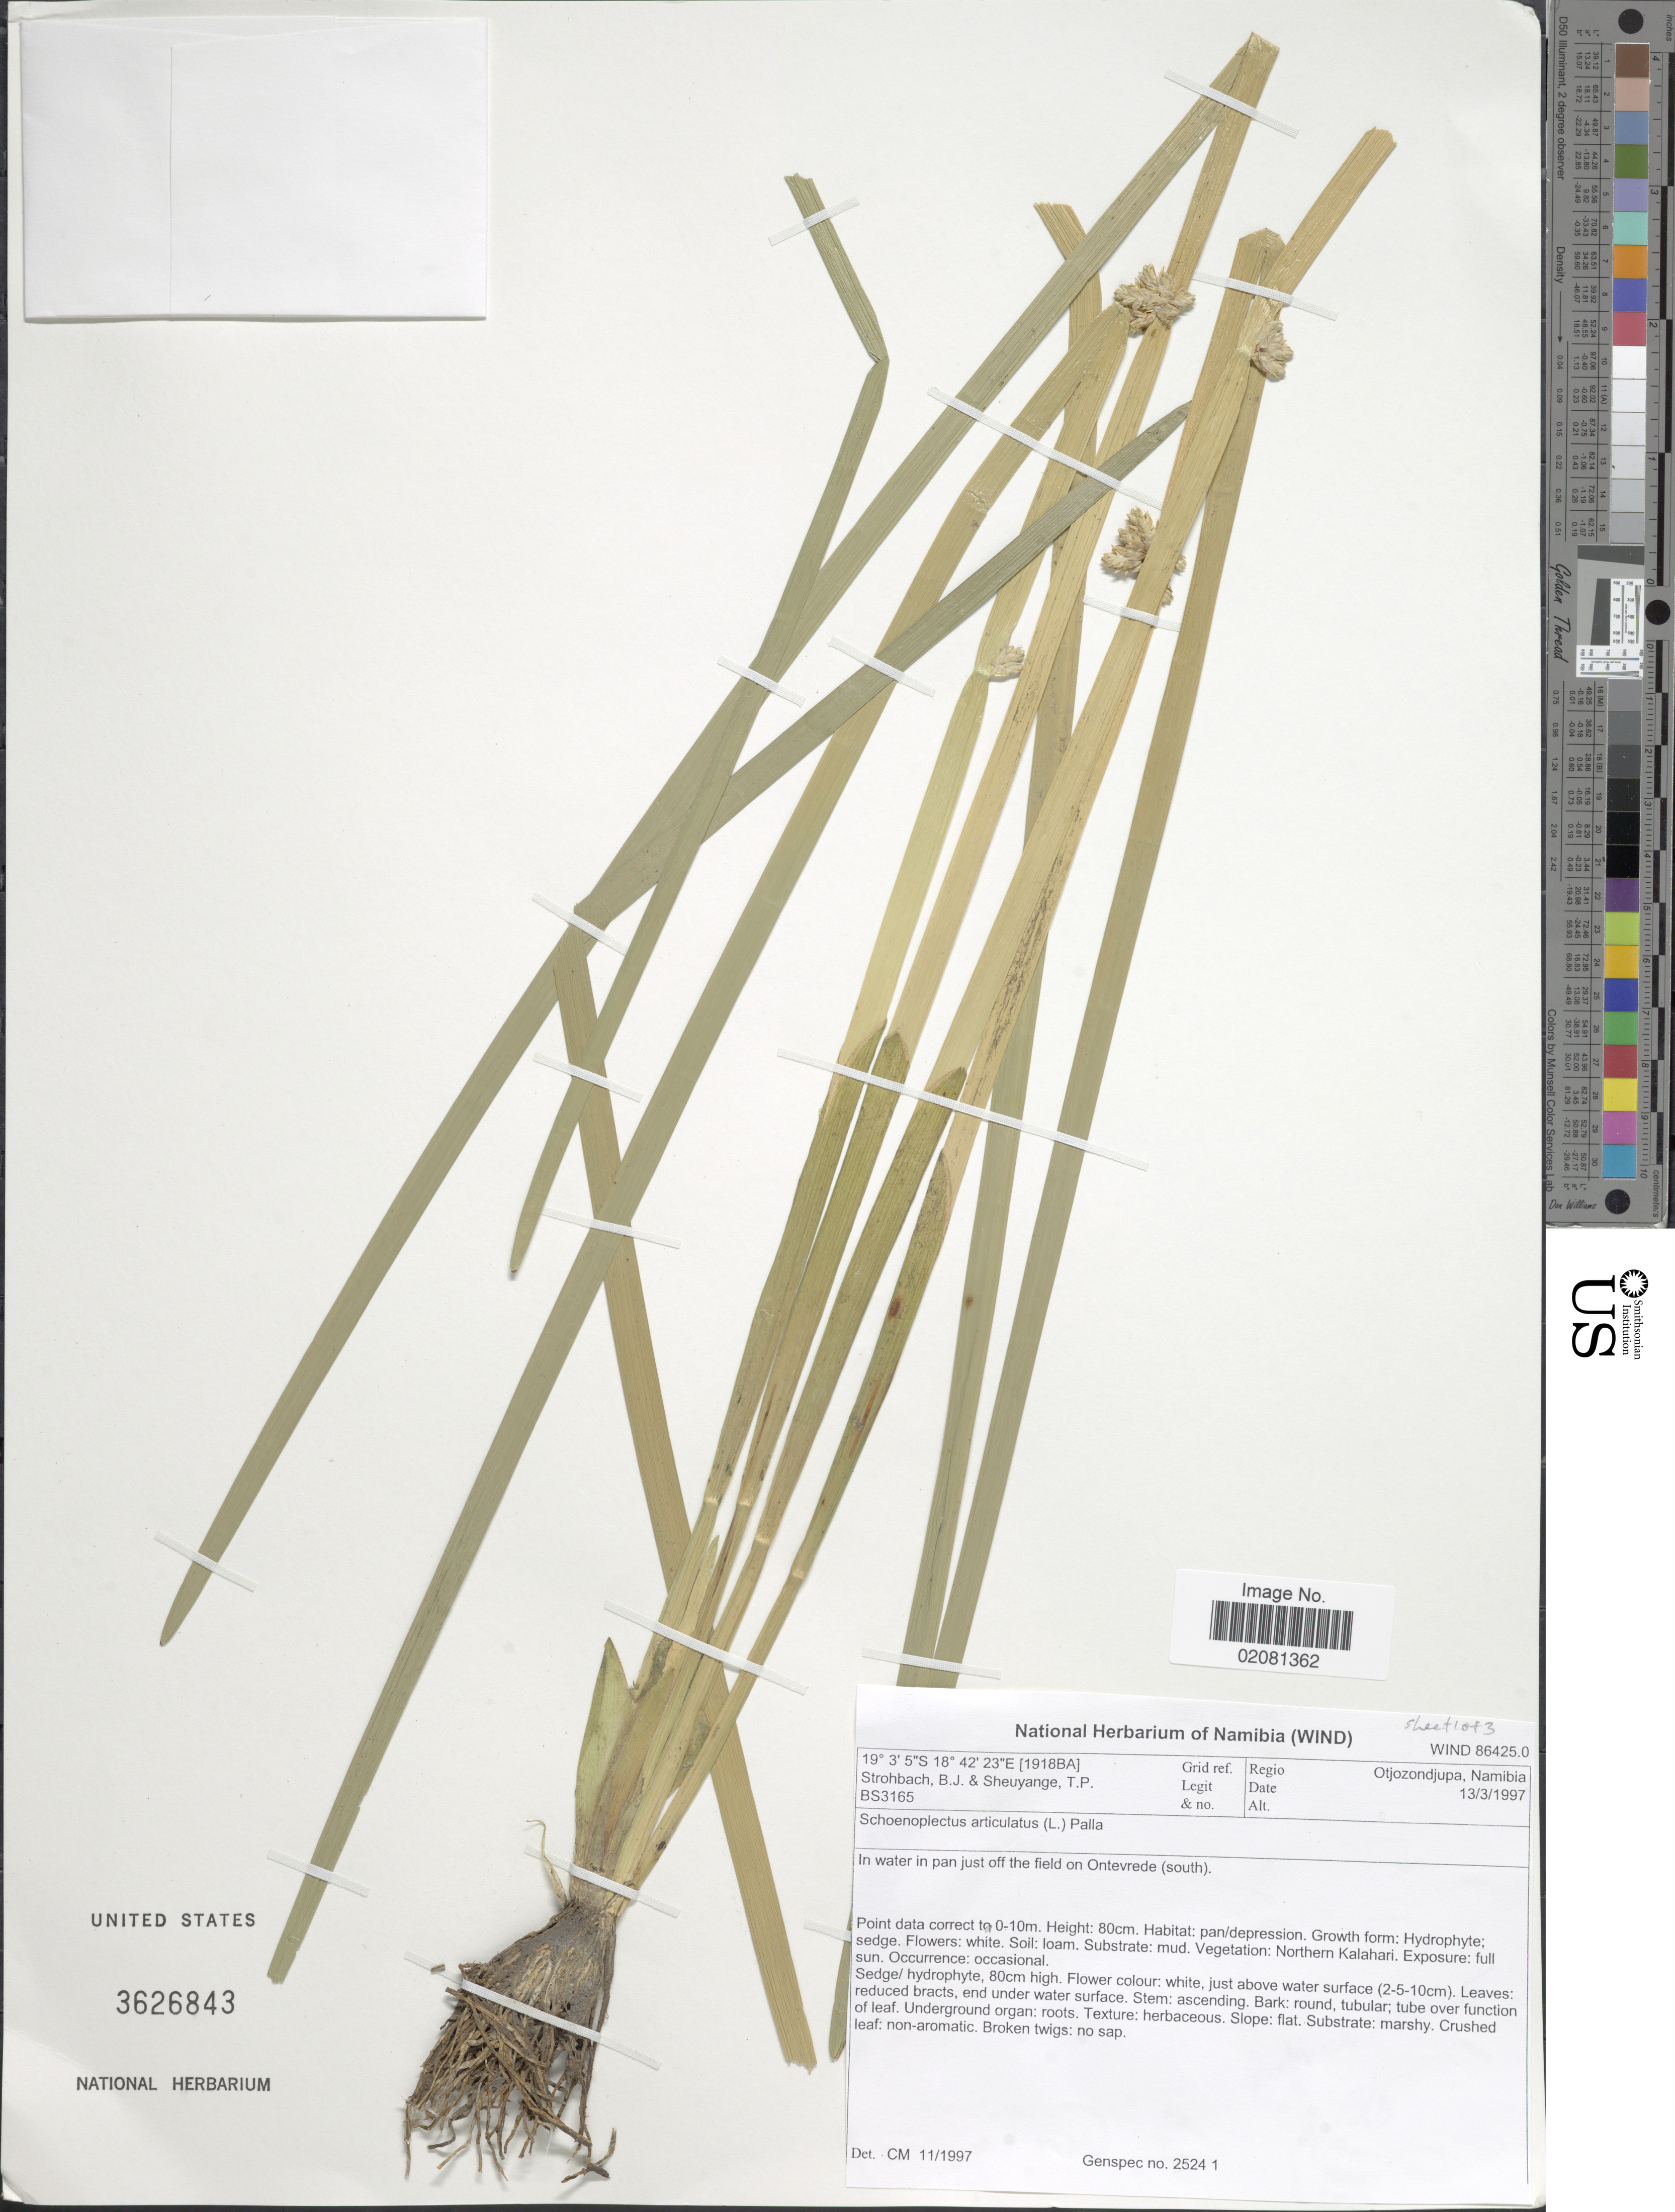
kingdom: Plantae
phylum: Tracheophyta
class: Liliopsida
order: Poales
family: Cyperaceae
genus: Schoenoplectus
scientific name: Schoenoplectus articulatus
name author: (L.) Palla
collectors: B. Strohbach & T. Sheuyange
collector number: BS3165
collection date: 1997-03-13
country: Namibia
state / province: Otjozondjupa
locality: In water in pan just off the fields on Ontevrede (south).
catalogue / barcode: US 3626843